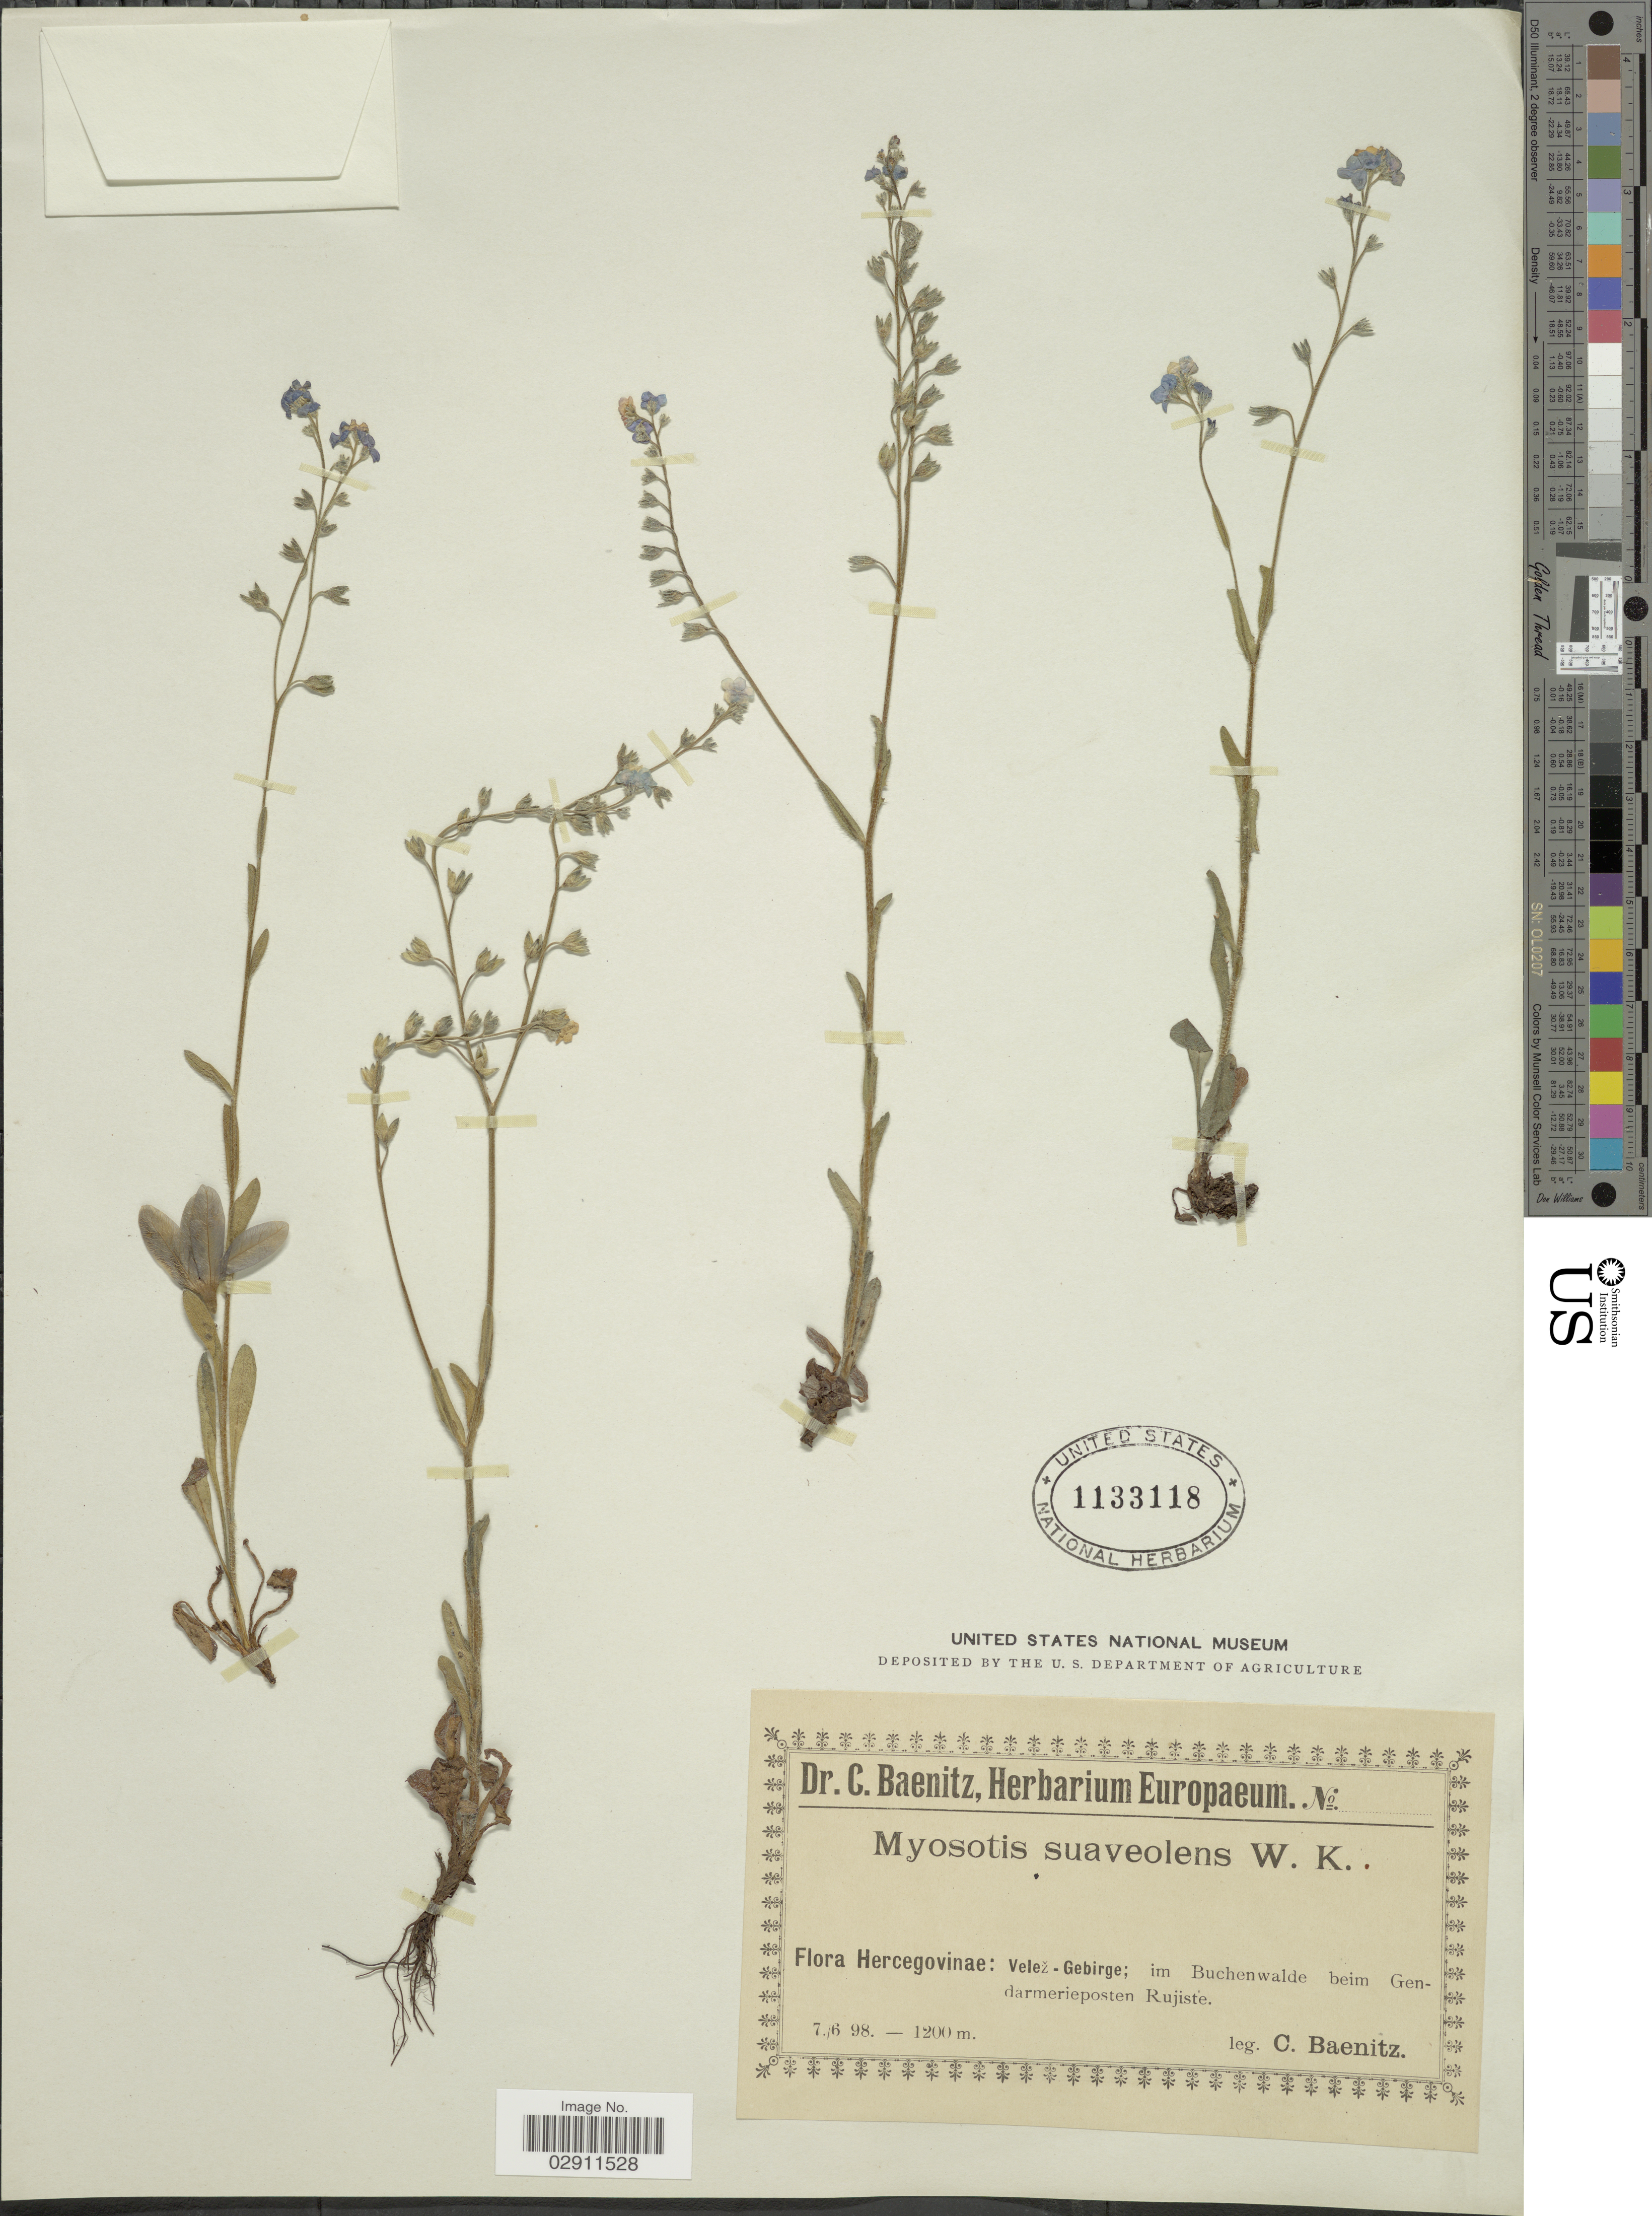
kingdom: Plantae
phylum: Tracheophyta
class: Magnoliopsida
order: Boraginales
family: Boraginaceae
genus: Myosotis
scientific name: Myosotis suaveolens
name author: Auct.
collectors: C. G. Baenitz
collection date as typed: Transcribed d/m/y: 7/6/98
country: Bosnia and Herzegovina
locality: Hercegovinae: Velez - Gebirge; im Buchenwalde beim Gendarmerieposten Rujiste.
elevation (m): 1200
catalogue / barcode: US 1133118